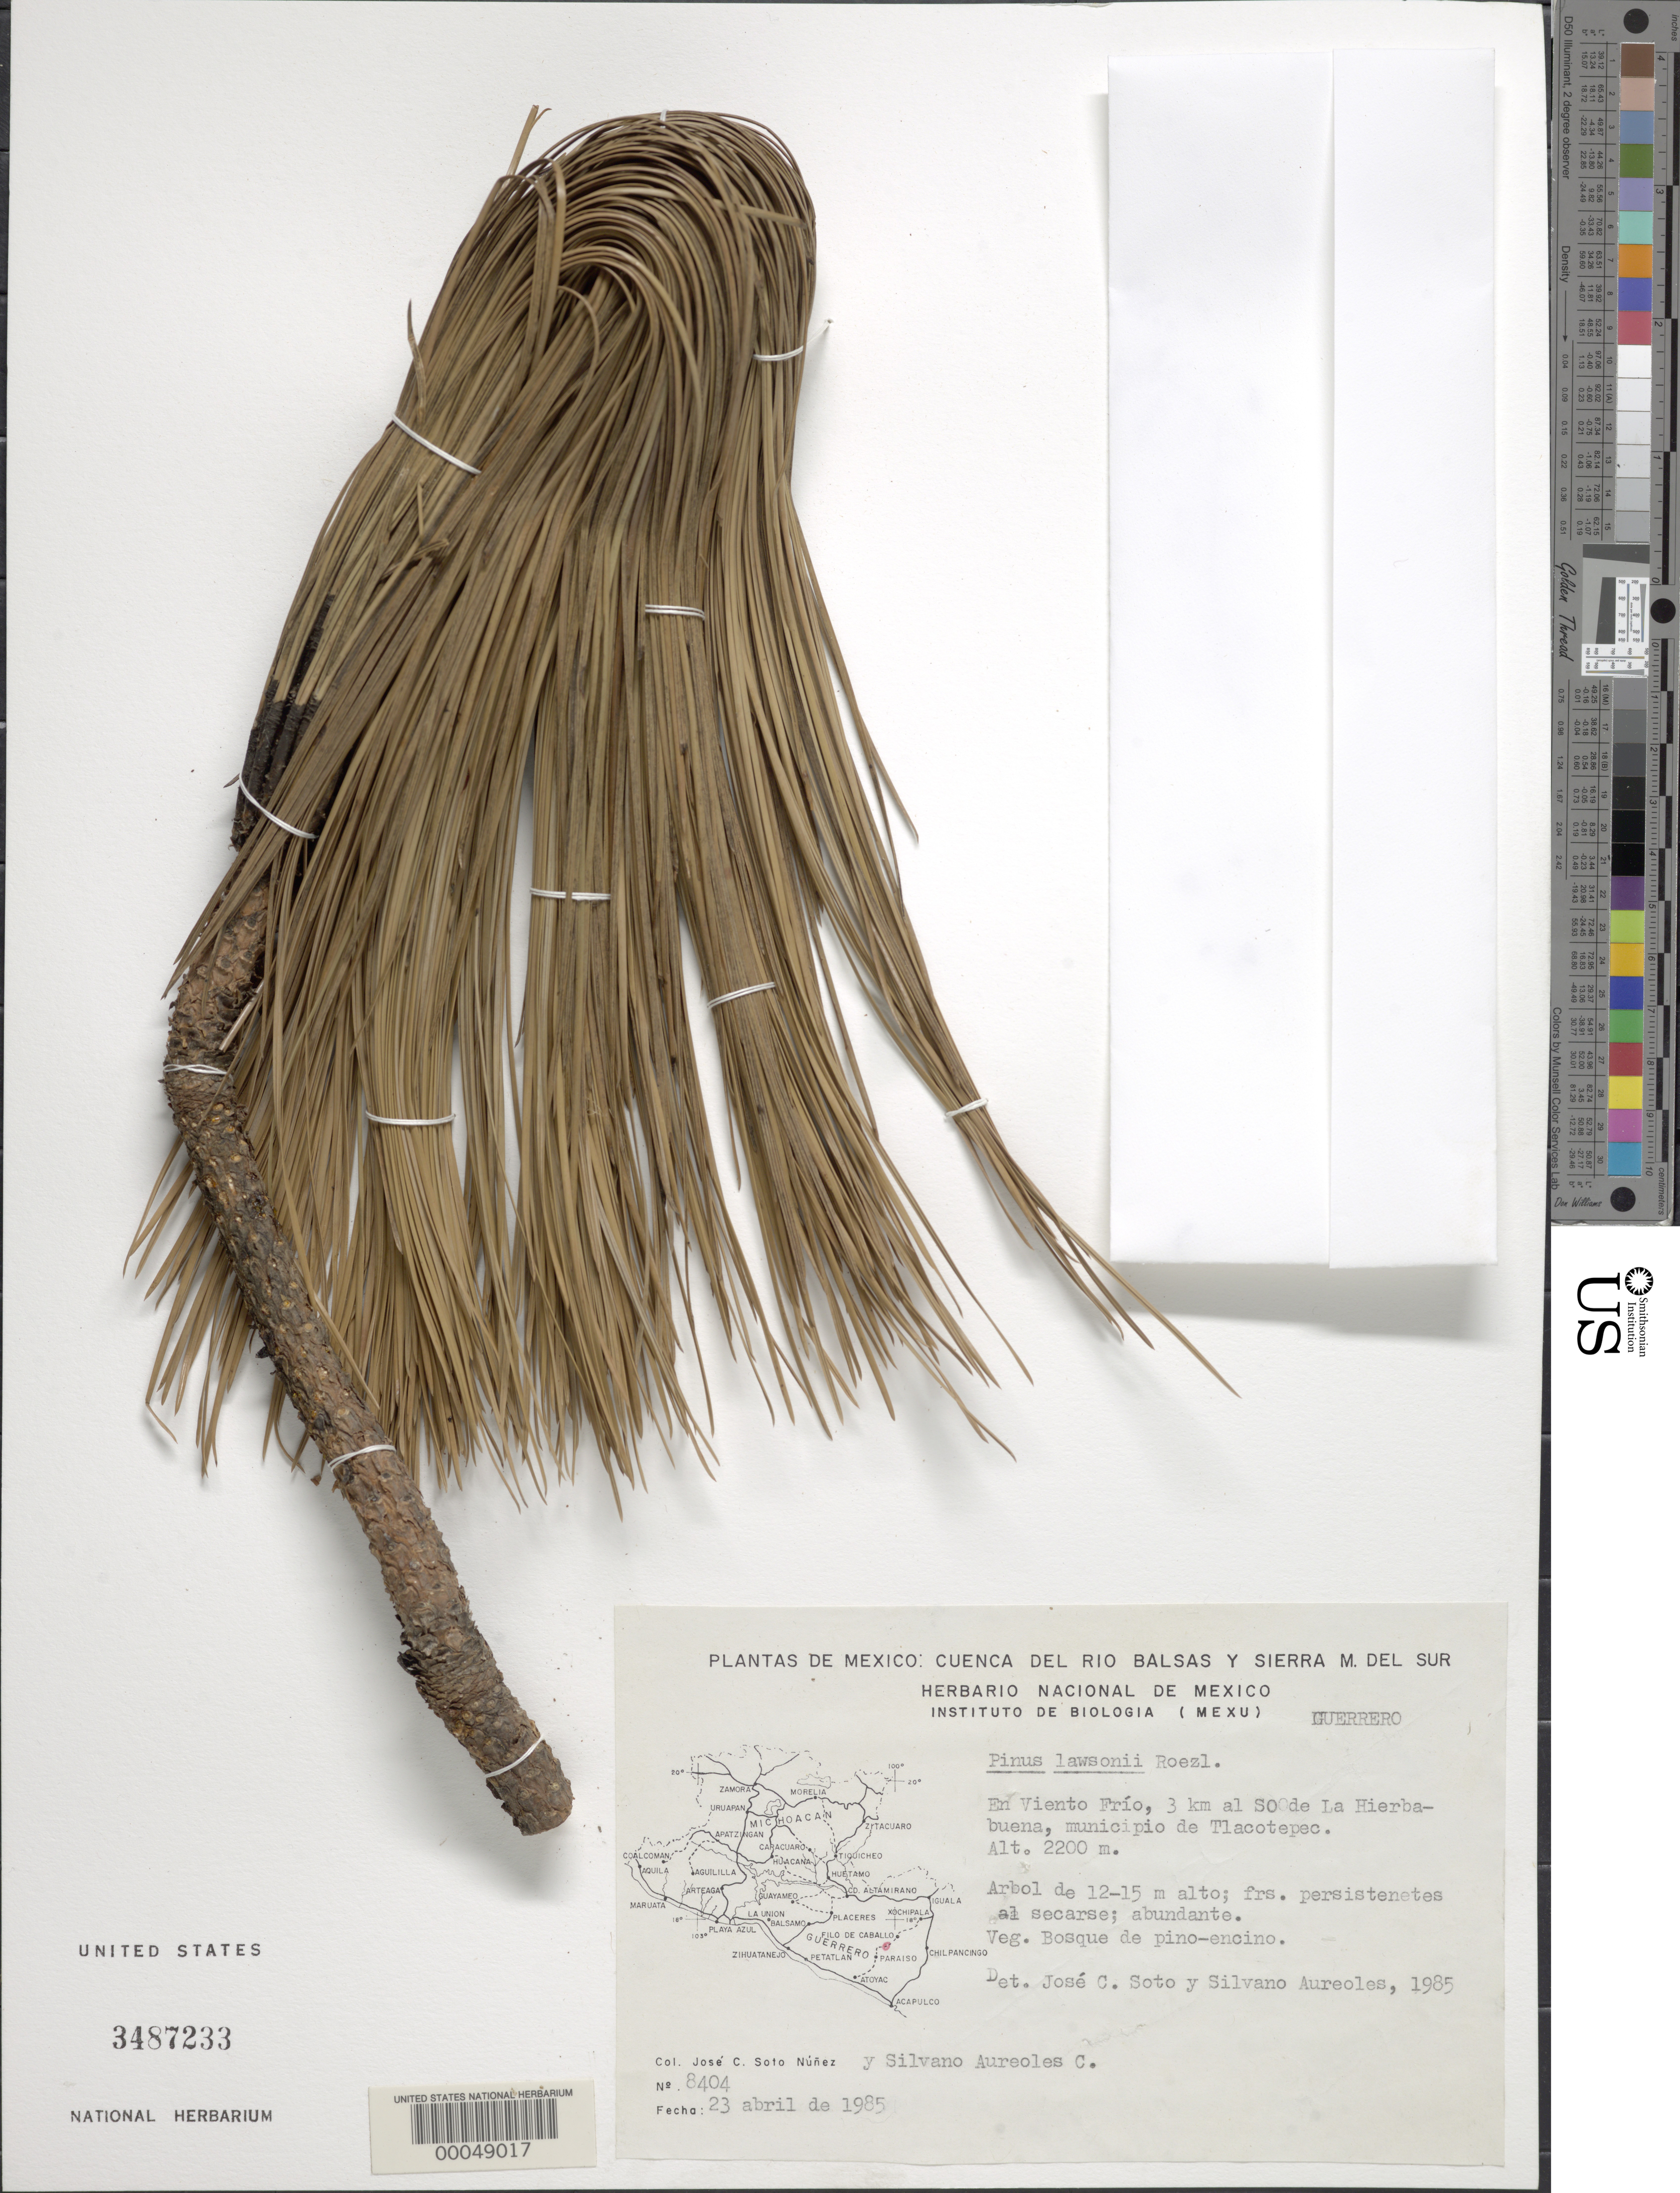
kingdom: Plantae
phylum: Tracheophyta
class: Pinopsida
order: Pinales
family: Pinaceae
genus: Pinus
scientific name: Pinus lawsonii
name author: Roezl ex Gordon & Glend.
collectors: J. C. Soto Núñez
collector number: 8404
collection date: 1985-04-23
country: Mexico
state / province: Guerrero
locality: En viento frio, 3 km al SO de la Hierbabuena, municipio de Tlacotepec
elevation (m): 2200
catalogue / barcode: US 3487233